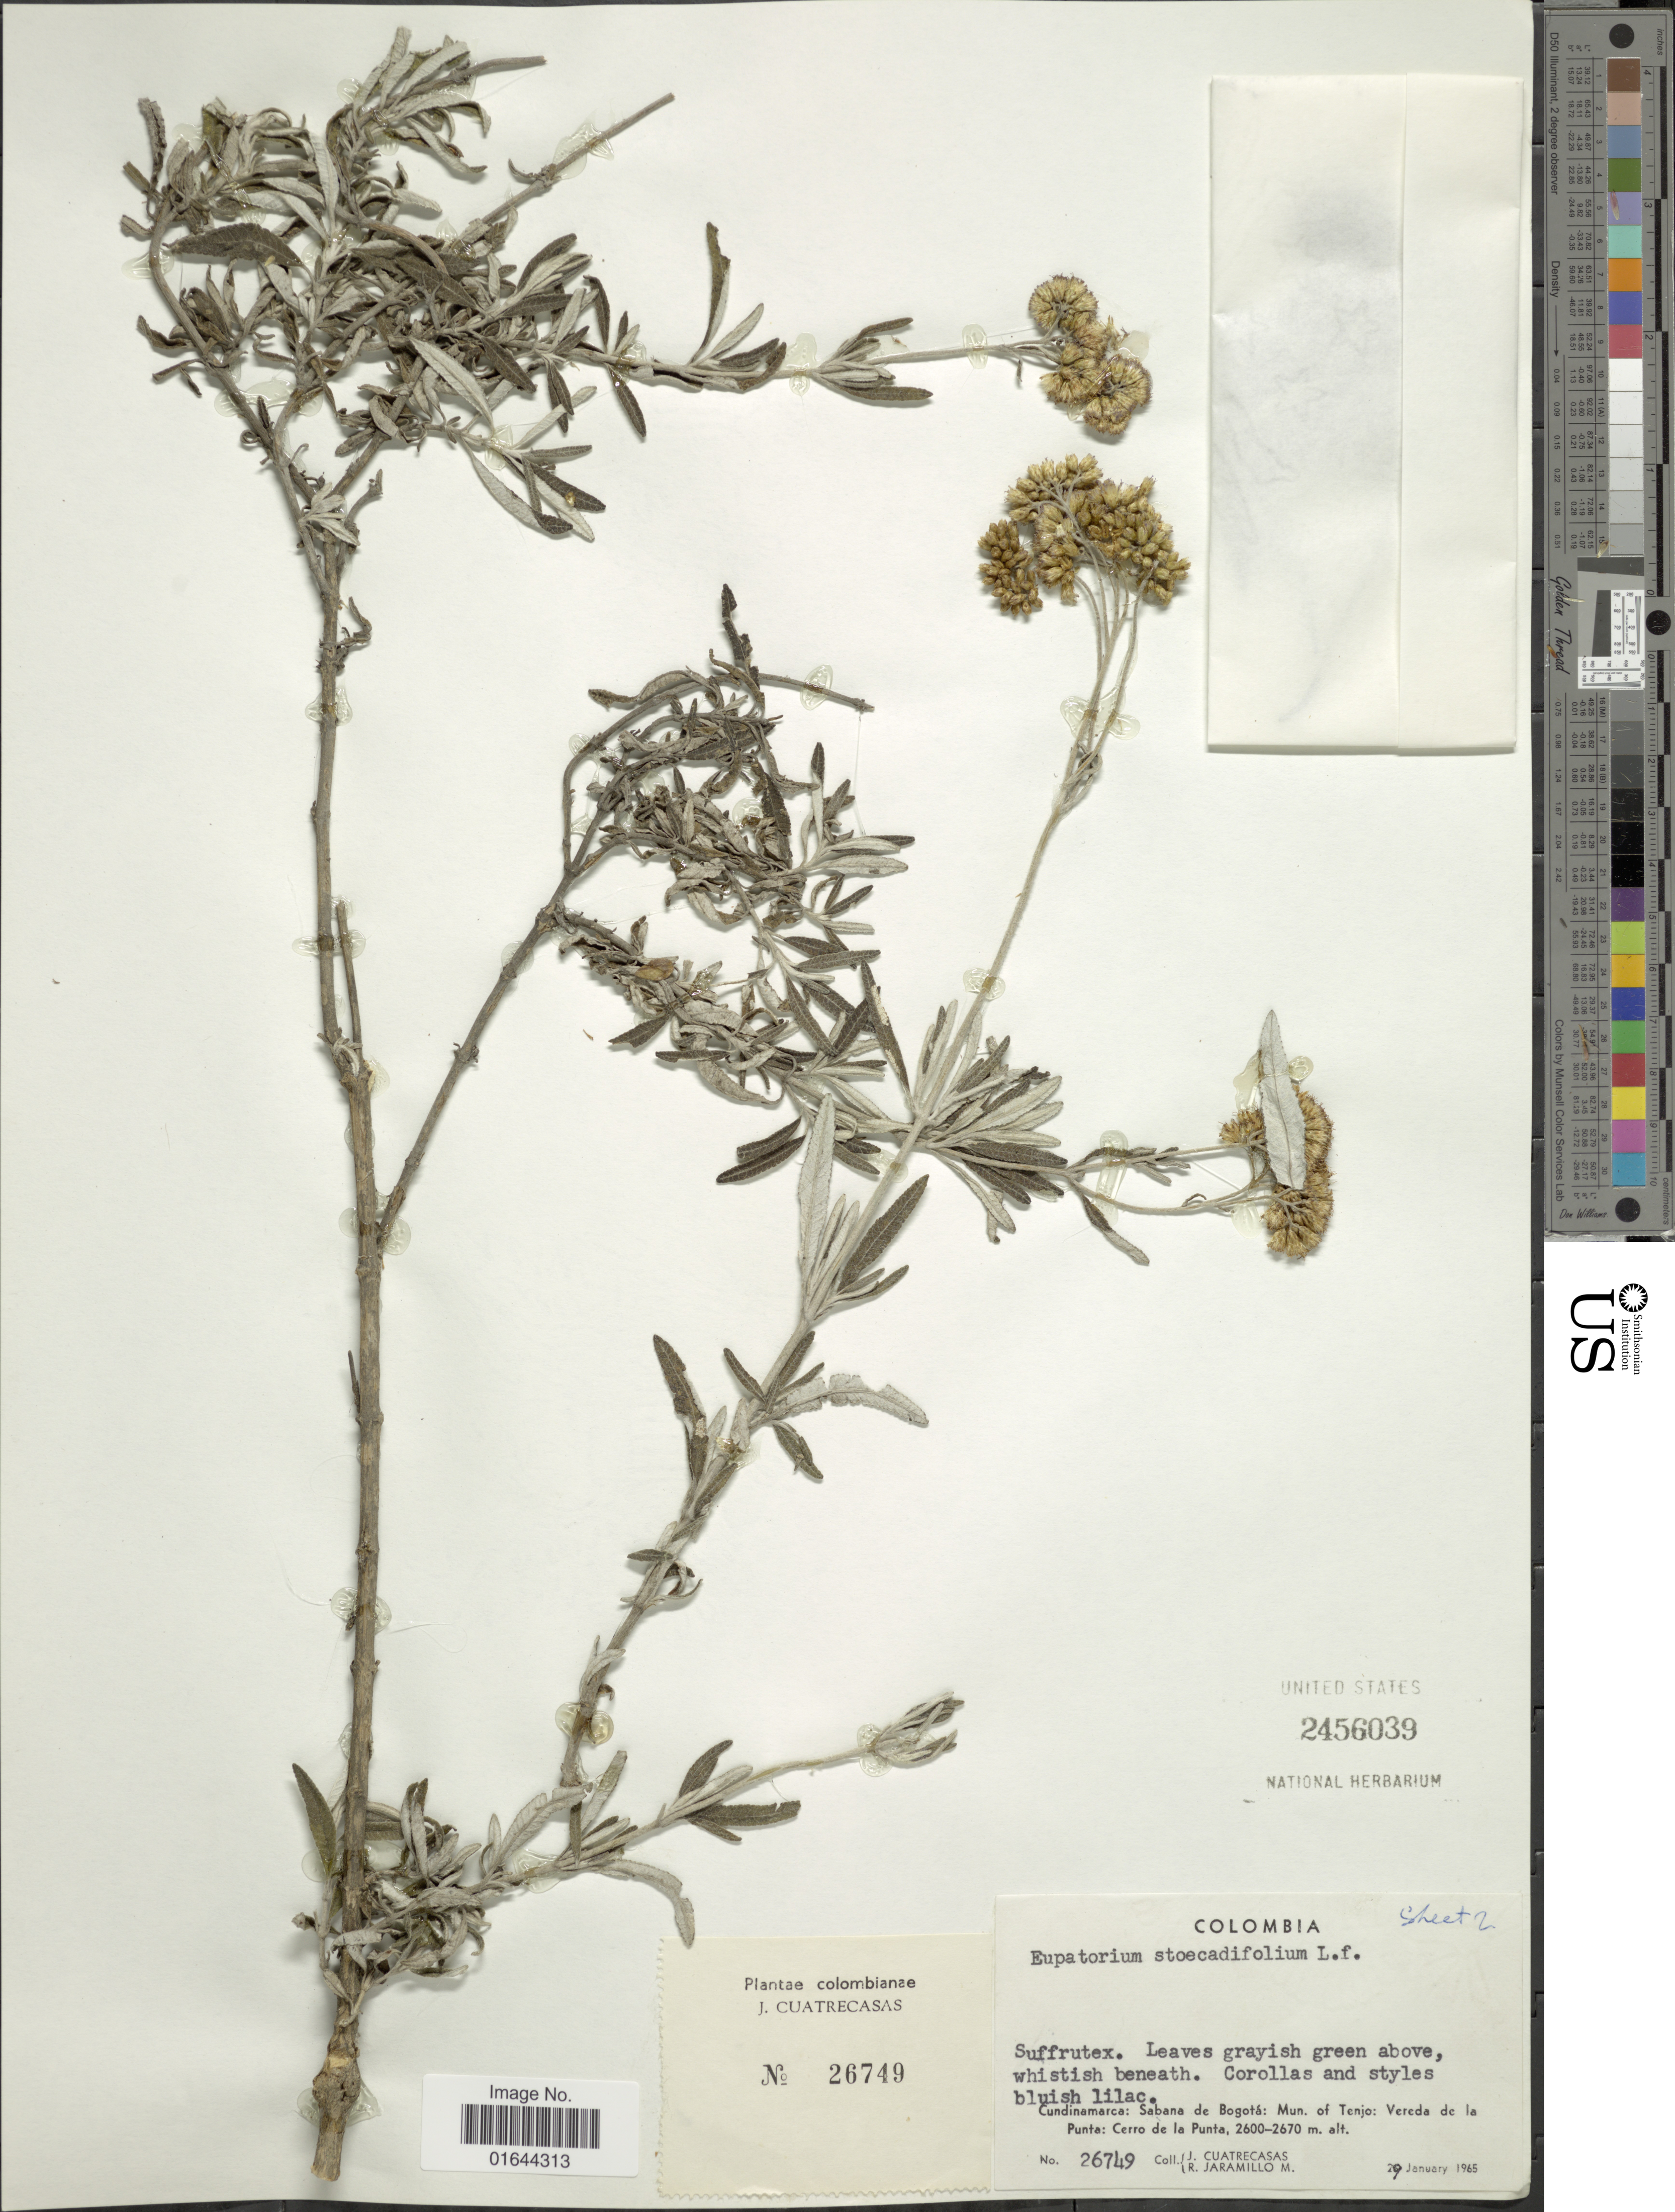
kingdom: Plantae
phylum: Tracheophyta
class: Magnoliopsida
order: Asterales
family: Asteraceae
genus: Lourteigia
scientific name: Lourteigia stoechadifolia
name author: (L. f.) R.M. King & H. Rob.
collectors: J. Cuatrecasas & R. Jaramillo M.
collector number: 26749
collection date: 1965-01-29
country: Colombia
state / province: Cundinamarca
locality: Cundinamarca: Saban de Bogota: Mun. Tenjo: Vereda de la Punta: Cerro de la Punta.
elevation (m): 2600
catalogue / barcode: US 2456039